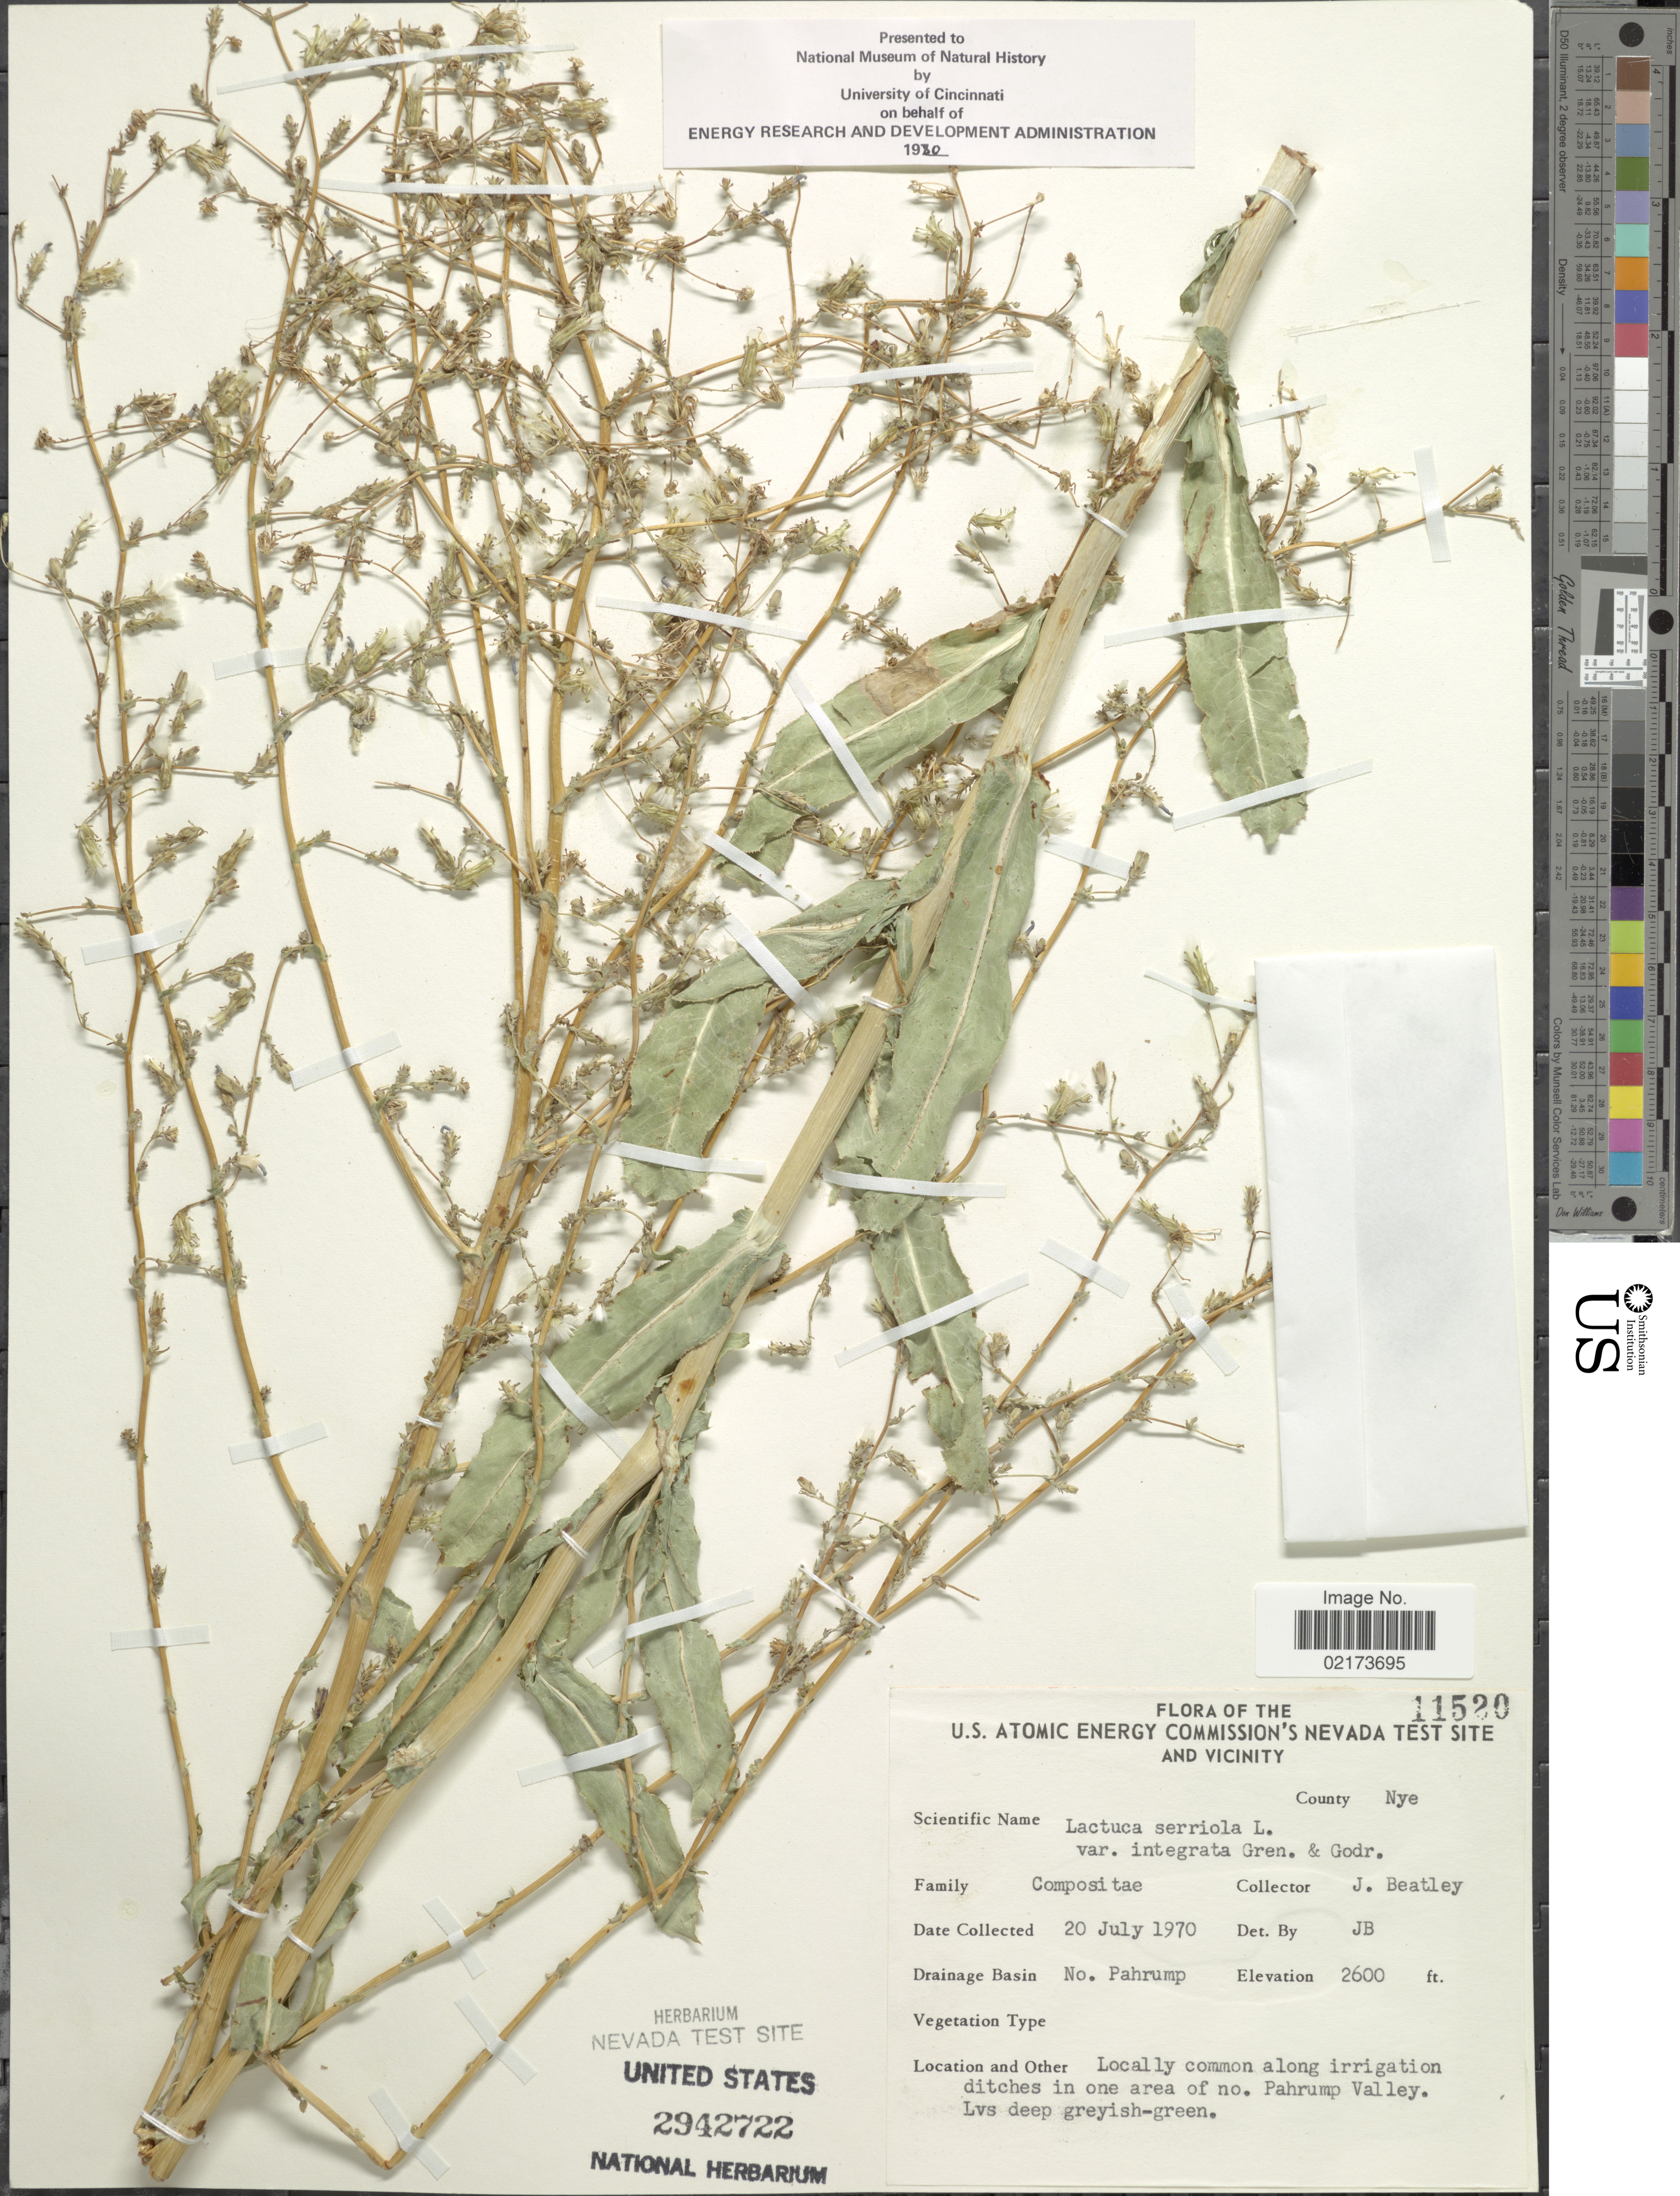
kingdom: Plantae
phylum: Tracheophyta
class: Magnoliopsida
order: Asterales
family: Asteraceae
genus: Lactuca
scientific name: Lactuca serriola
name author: L.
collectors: J. C. Beatley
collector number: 11520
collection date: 1970-07-20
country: United States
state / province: Nevada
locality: U. S. Atomic Energy Commission's Nevada Test Site and Vicinity, County Nye, No. Pahrump, area of no. Pahrump Valley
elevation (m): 792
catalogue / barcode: US 2942722